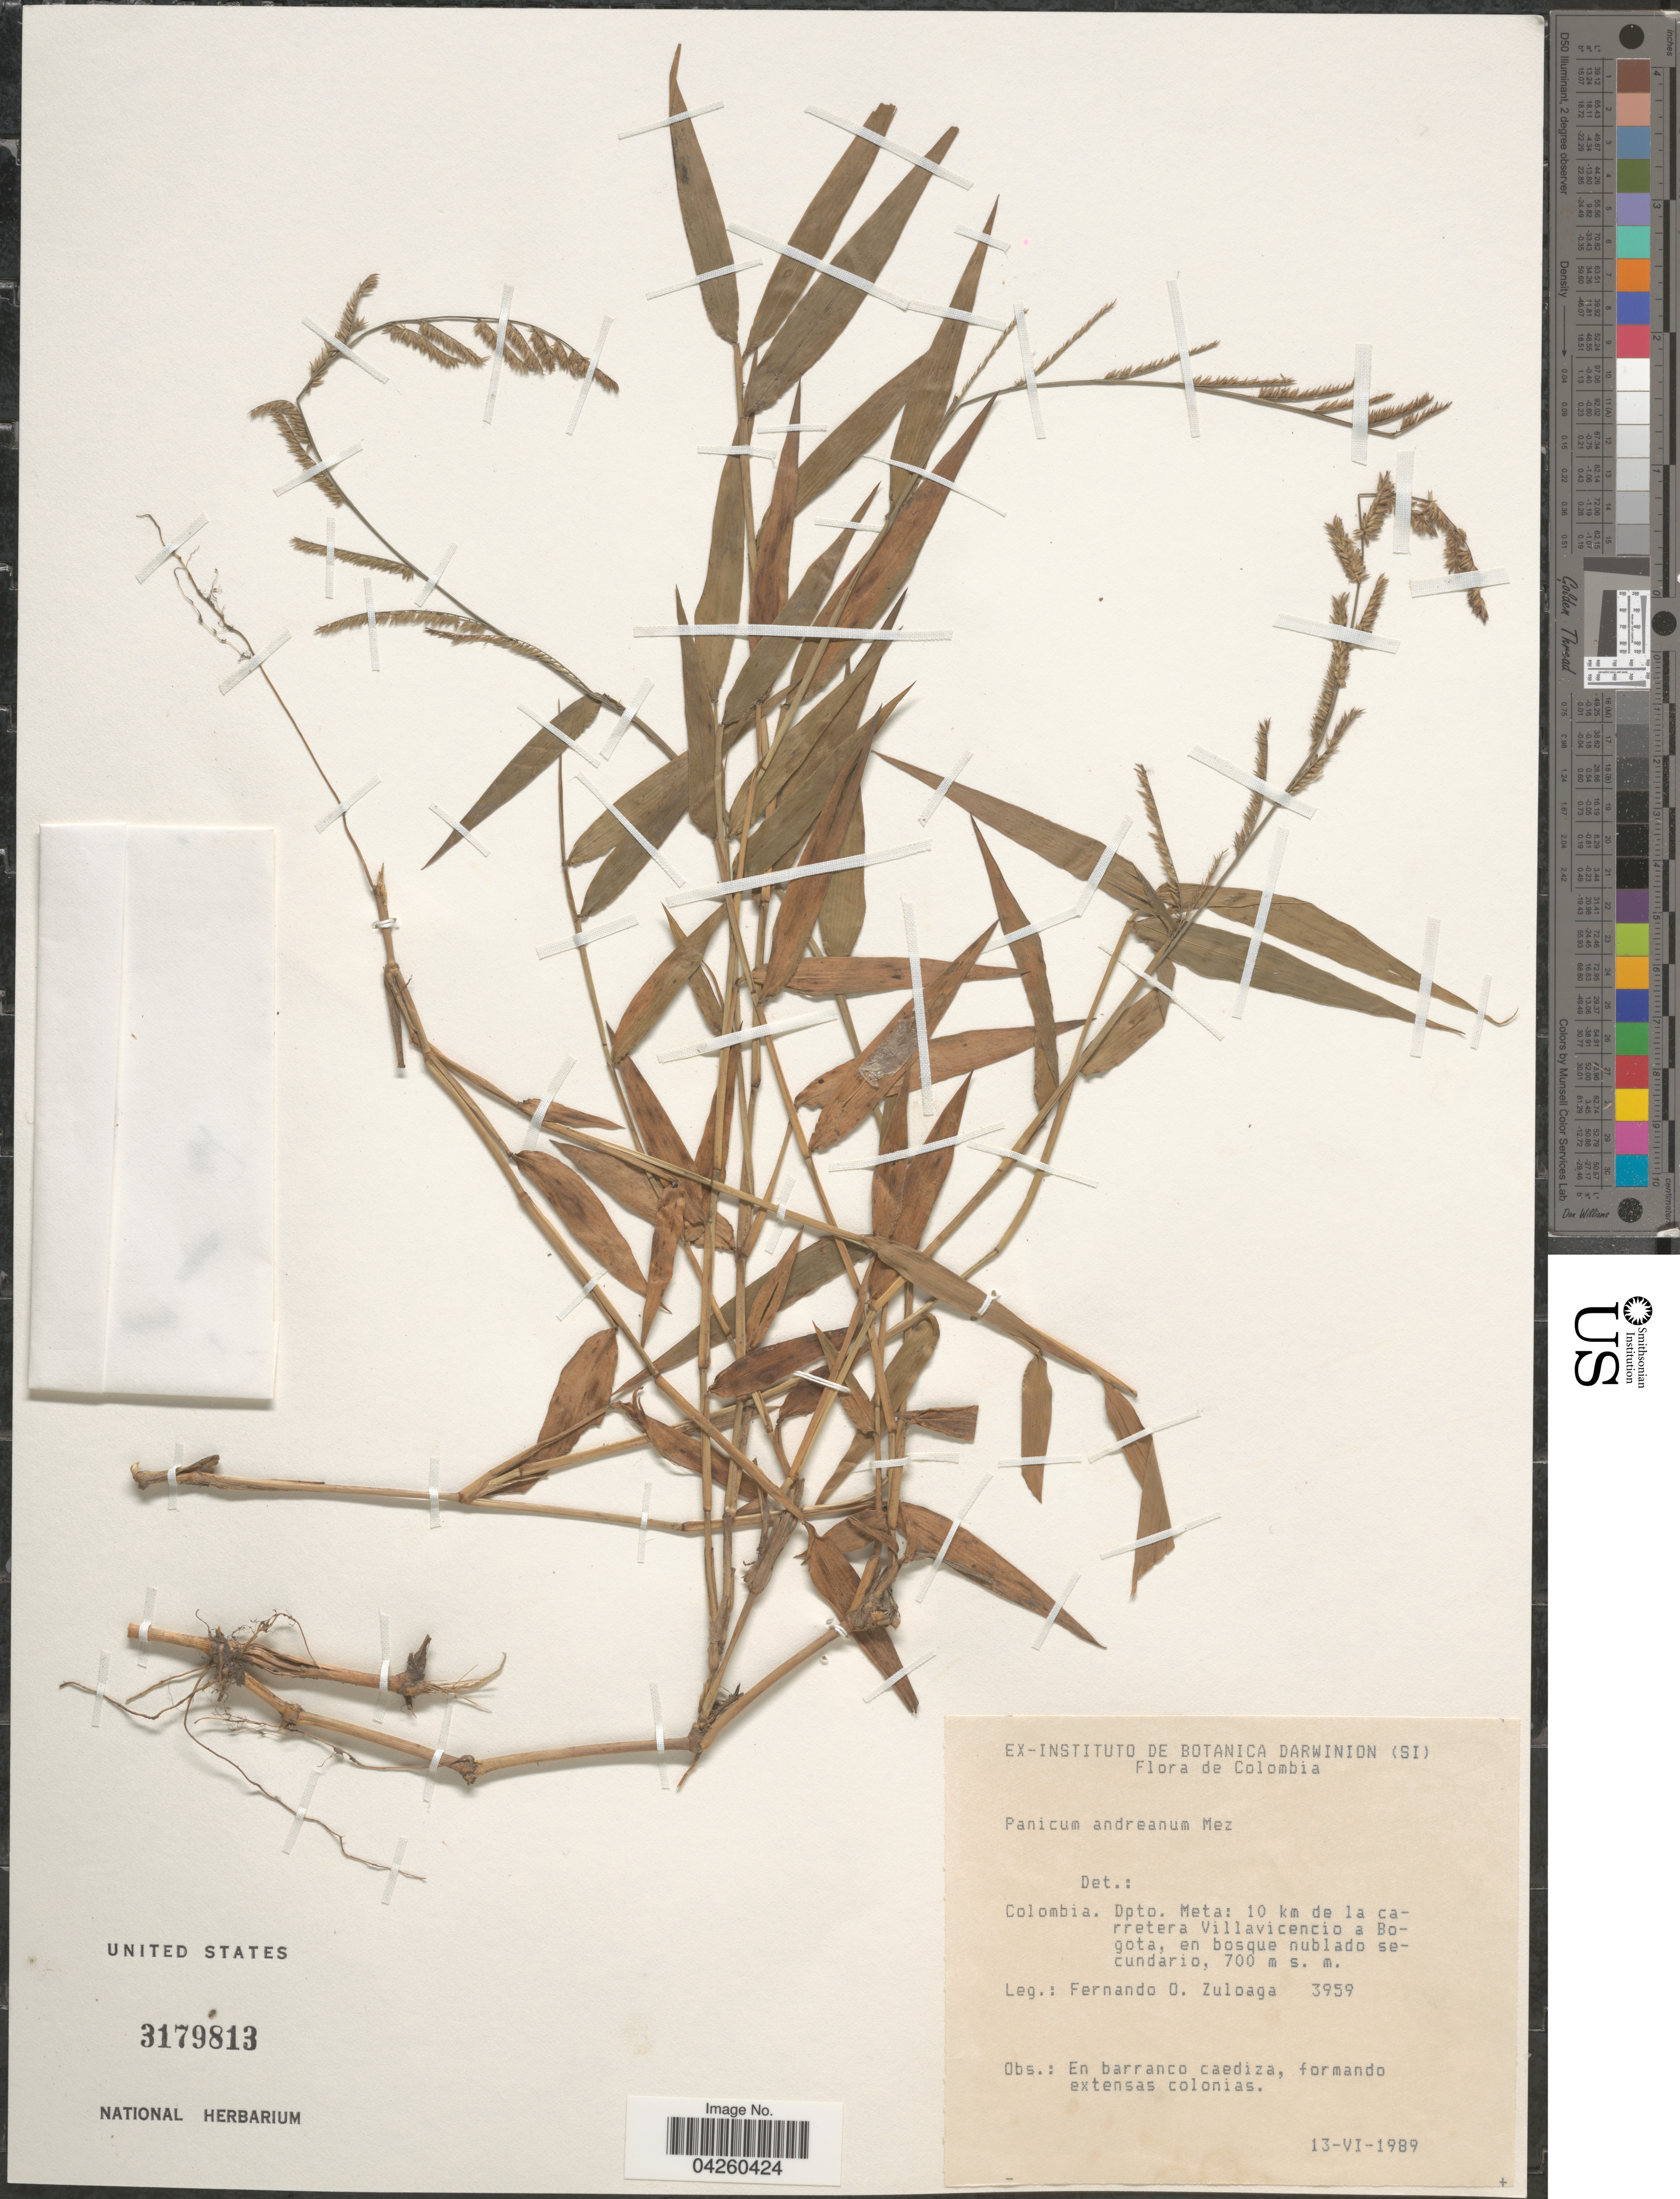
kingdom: Plantae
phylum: Tracheophyta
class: Liliopsida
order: Poales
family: Poaceae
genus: Ocellochloa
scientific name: Ocellochloa andreana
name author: (Mez) Zuloaga & Morrone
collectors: F. O. Zuloaga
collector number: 3959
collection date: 1989-06-13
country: Colombia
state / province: Meta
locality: Dpto.Meta: 10 km de la carretera Villavicencio a Bogota, en bosque nubiado secundario.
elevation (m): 700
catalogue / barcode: US 3179813